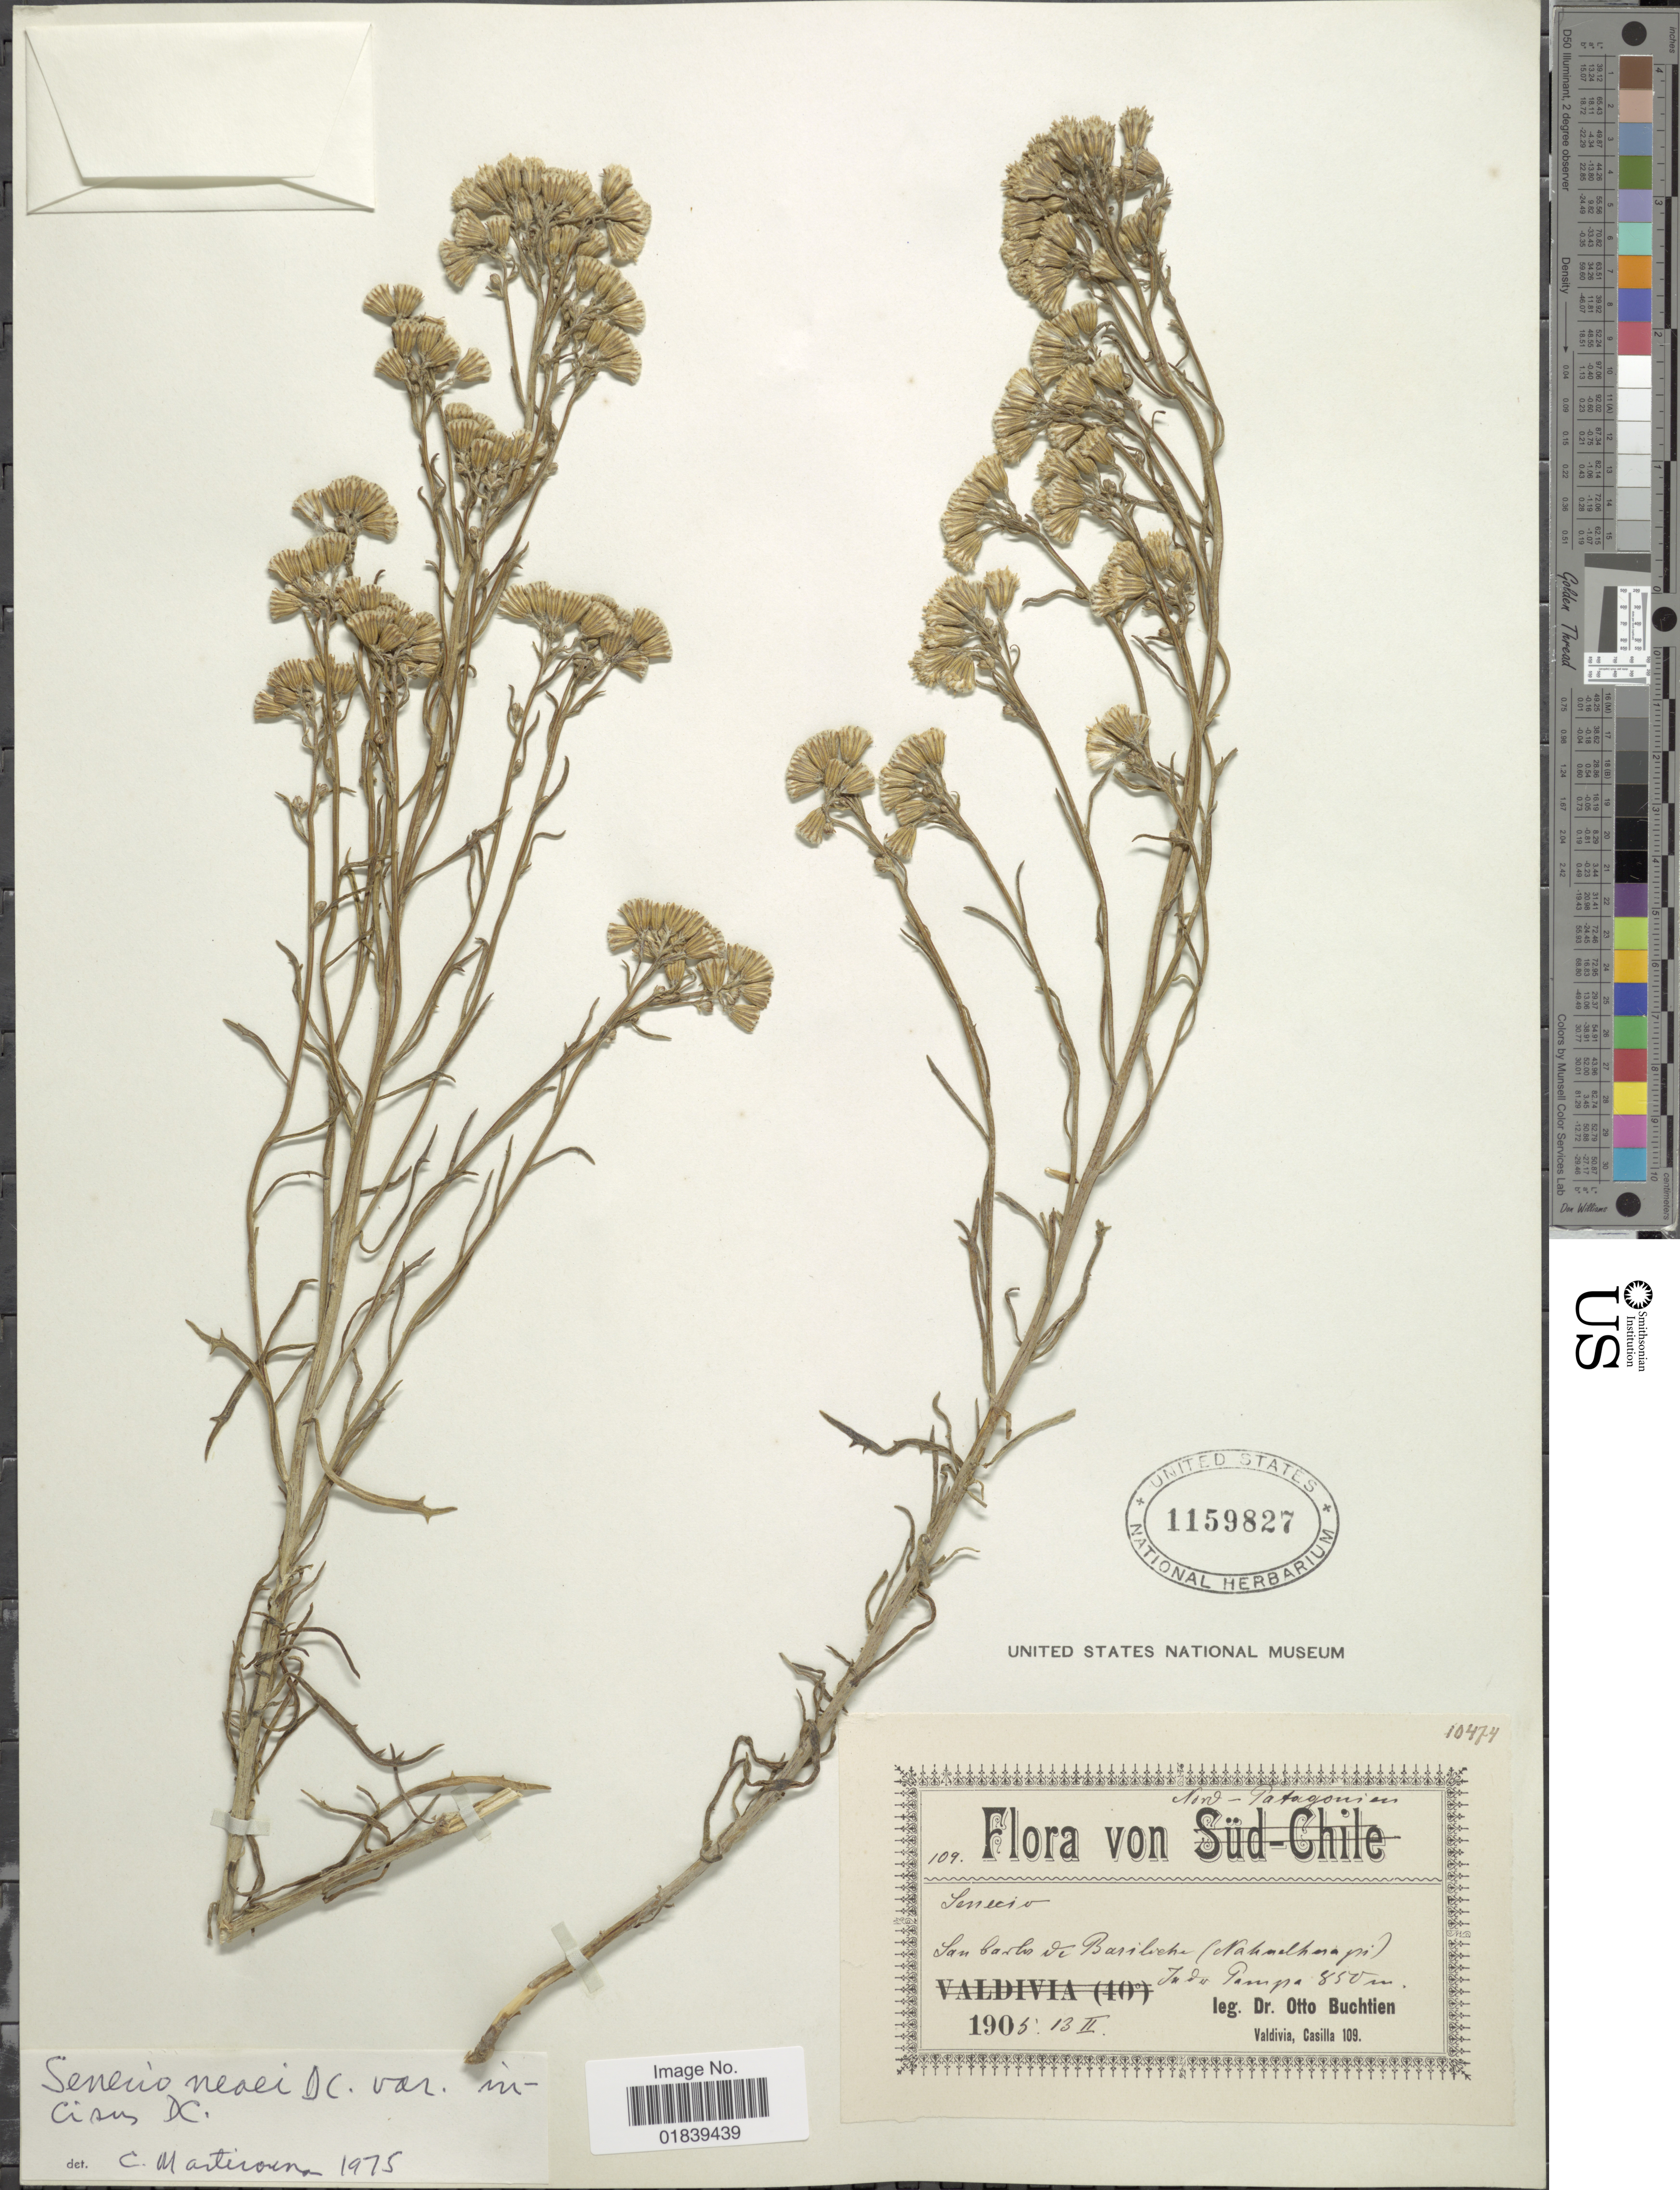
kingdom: Plantae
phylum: Tracheophyta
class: Magnoliopsida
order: Asterales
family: Asteraceae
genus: Senecio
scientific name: Senecio neaei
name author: DC.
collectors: O. Buchtien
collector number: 109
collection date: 1905-02-13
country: Argentina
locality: Nord-Patagonien, San Carlos de Bariloche (Nahuelhuapi), in de Pampa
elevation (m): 850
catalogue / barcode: US 1159827